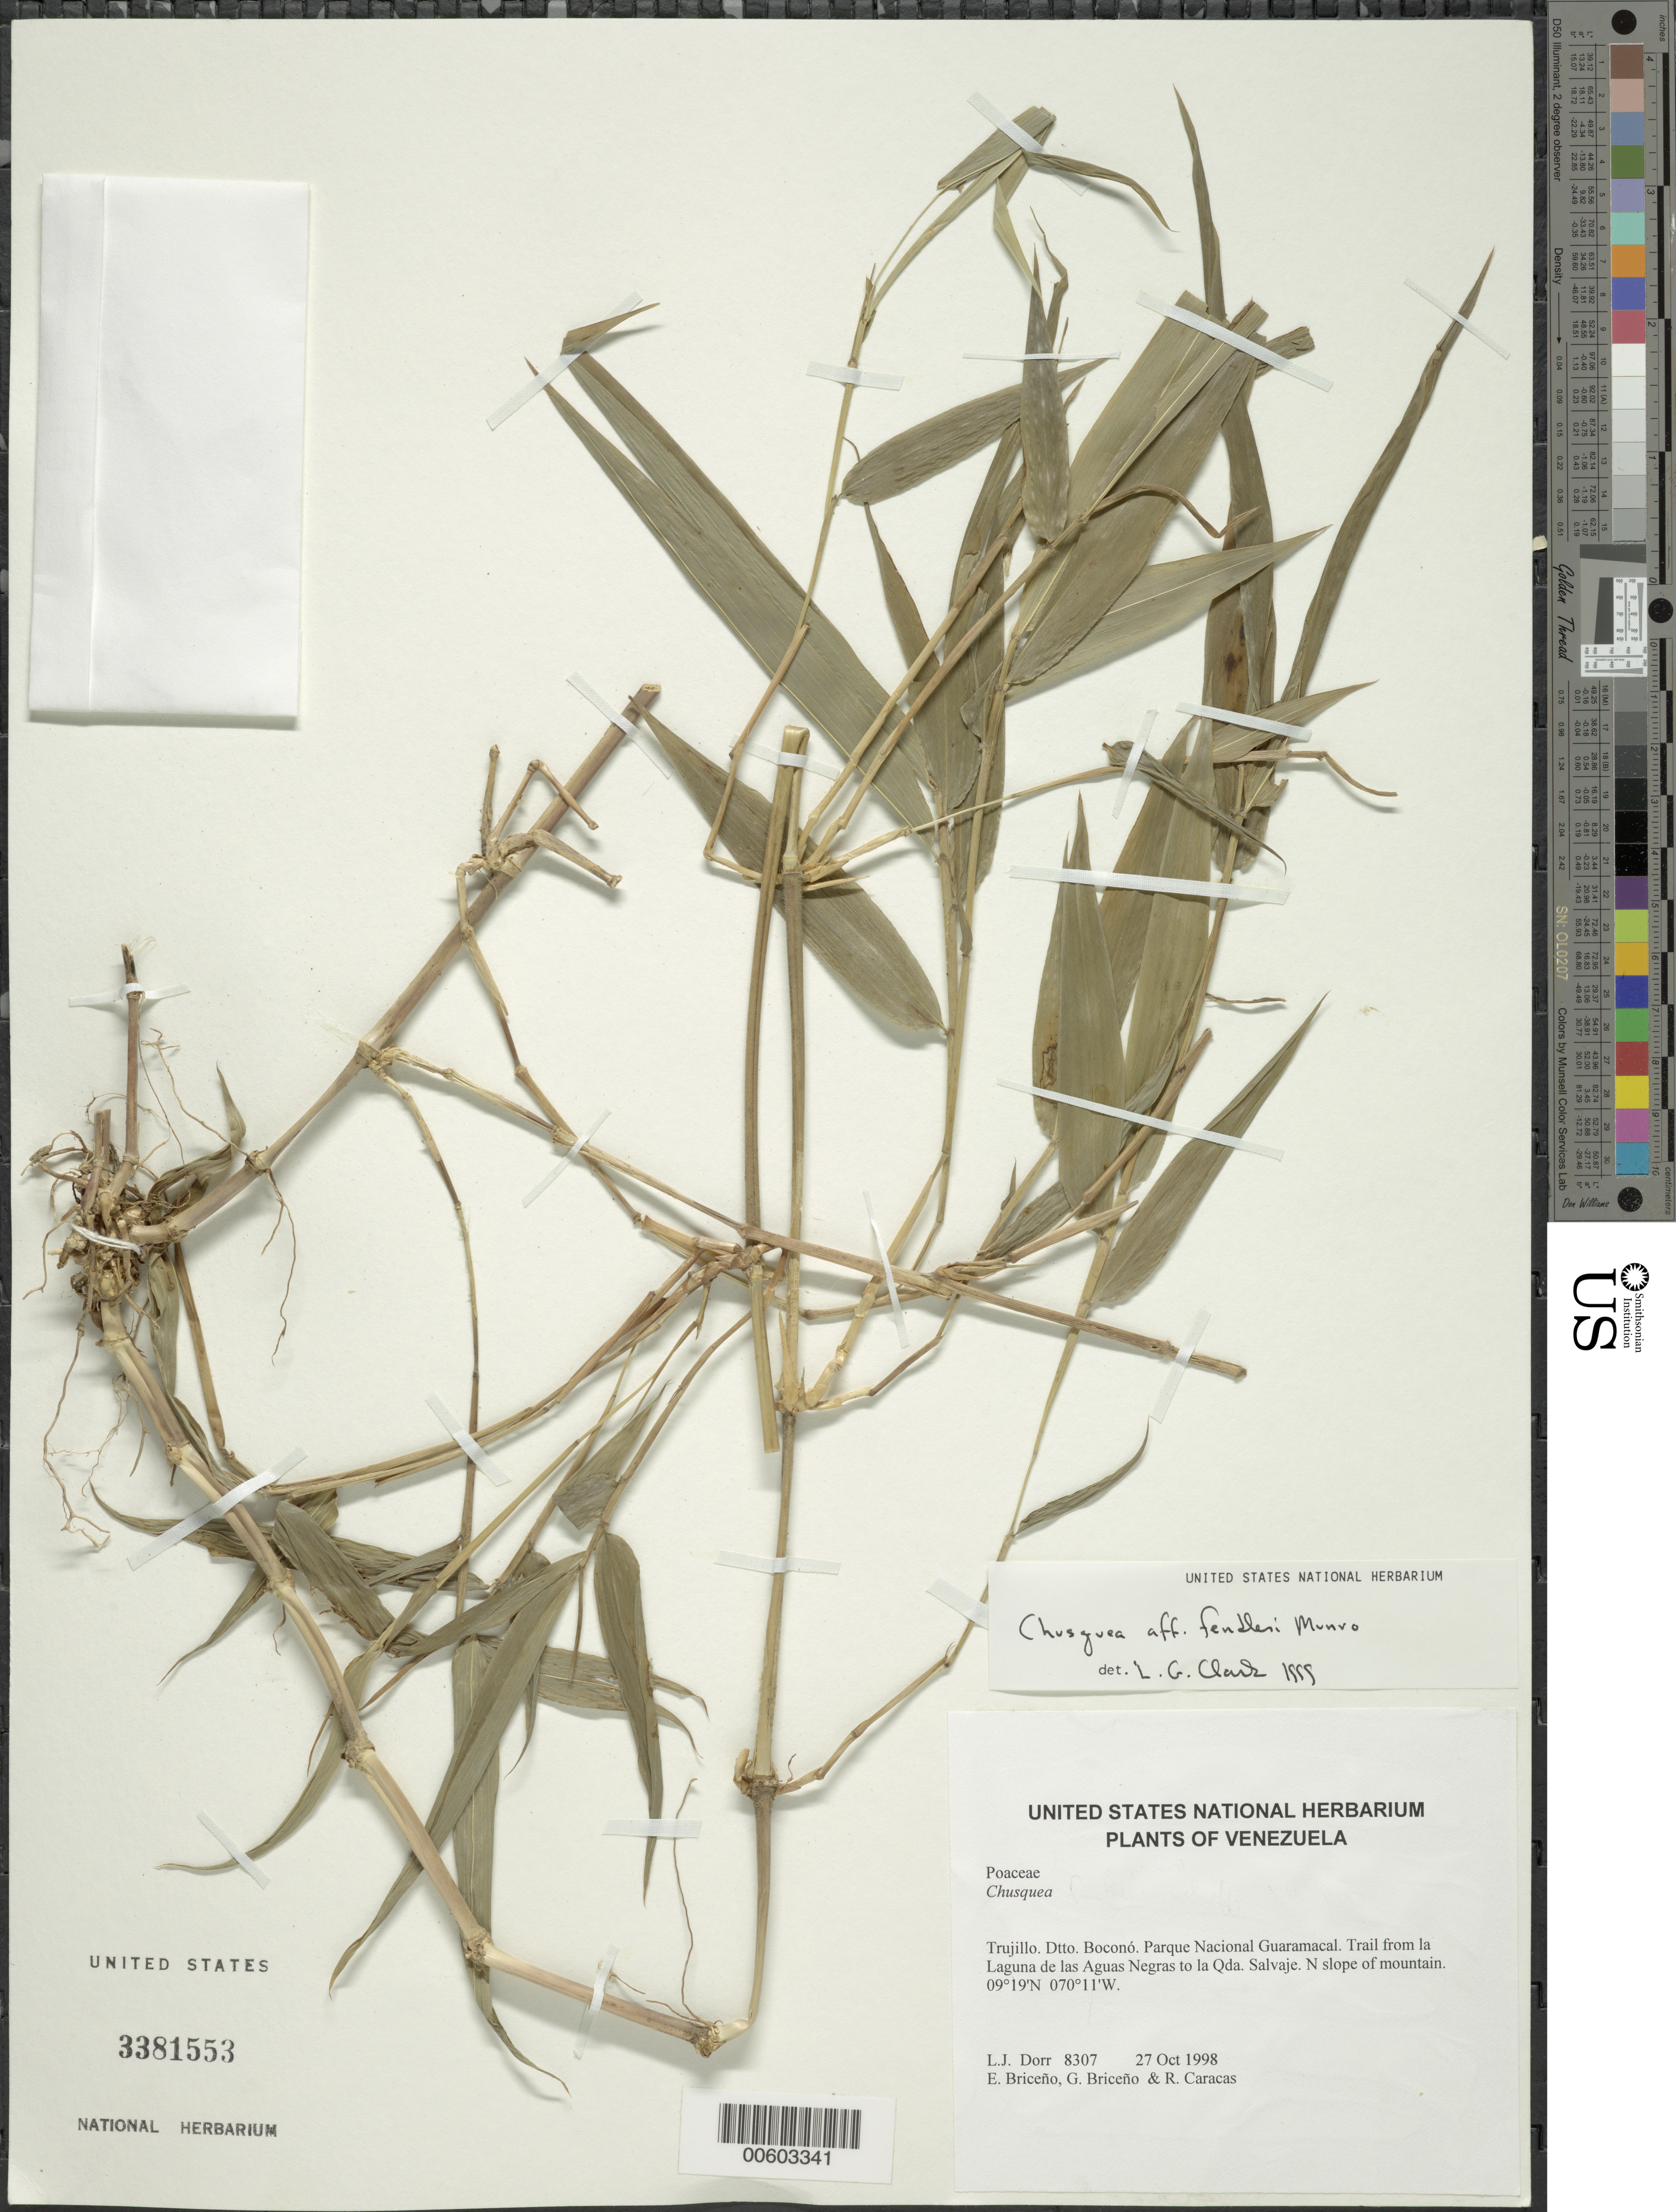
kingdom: Plantae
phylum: Tracheophyta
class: Liliopsida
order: Poales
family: Poaceae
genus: Chusquea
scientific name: Chusquea fendleri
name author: Munro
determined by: Clark, Lynn G., (ISC), Iowa State University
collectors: L. J. Dorr, E. Briceño, G. Briceño & R. Caracas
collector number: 8307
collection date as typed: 27 Oct 1998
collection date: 1998-10-27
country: Venezuela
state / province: Trujillo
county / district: Boconó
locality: Parque Nacional Guaramacal. Trail from la Laguna de las Aguas Negras to la Qda. Salvaje. N slope of mountain.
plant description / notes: ISC, K, MO, PORT, US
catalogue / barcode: US 3381553